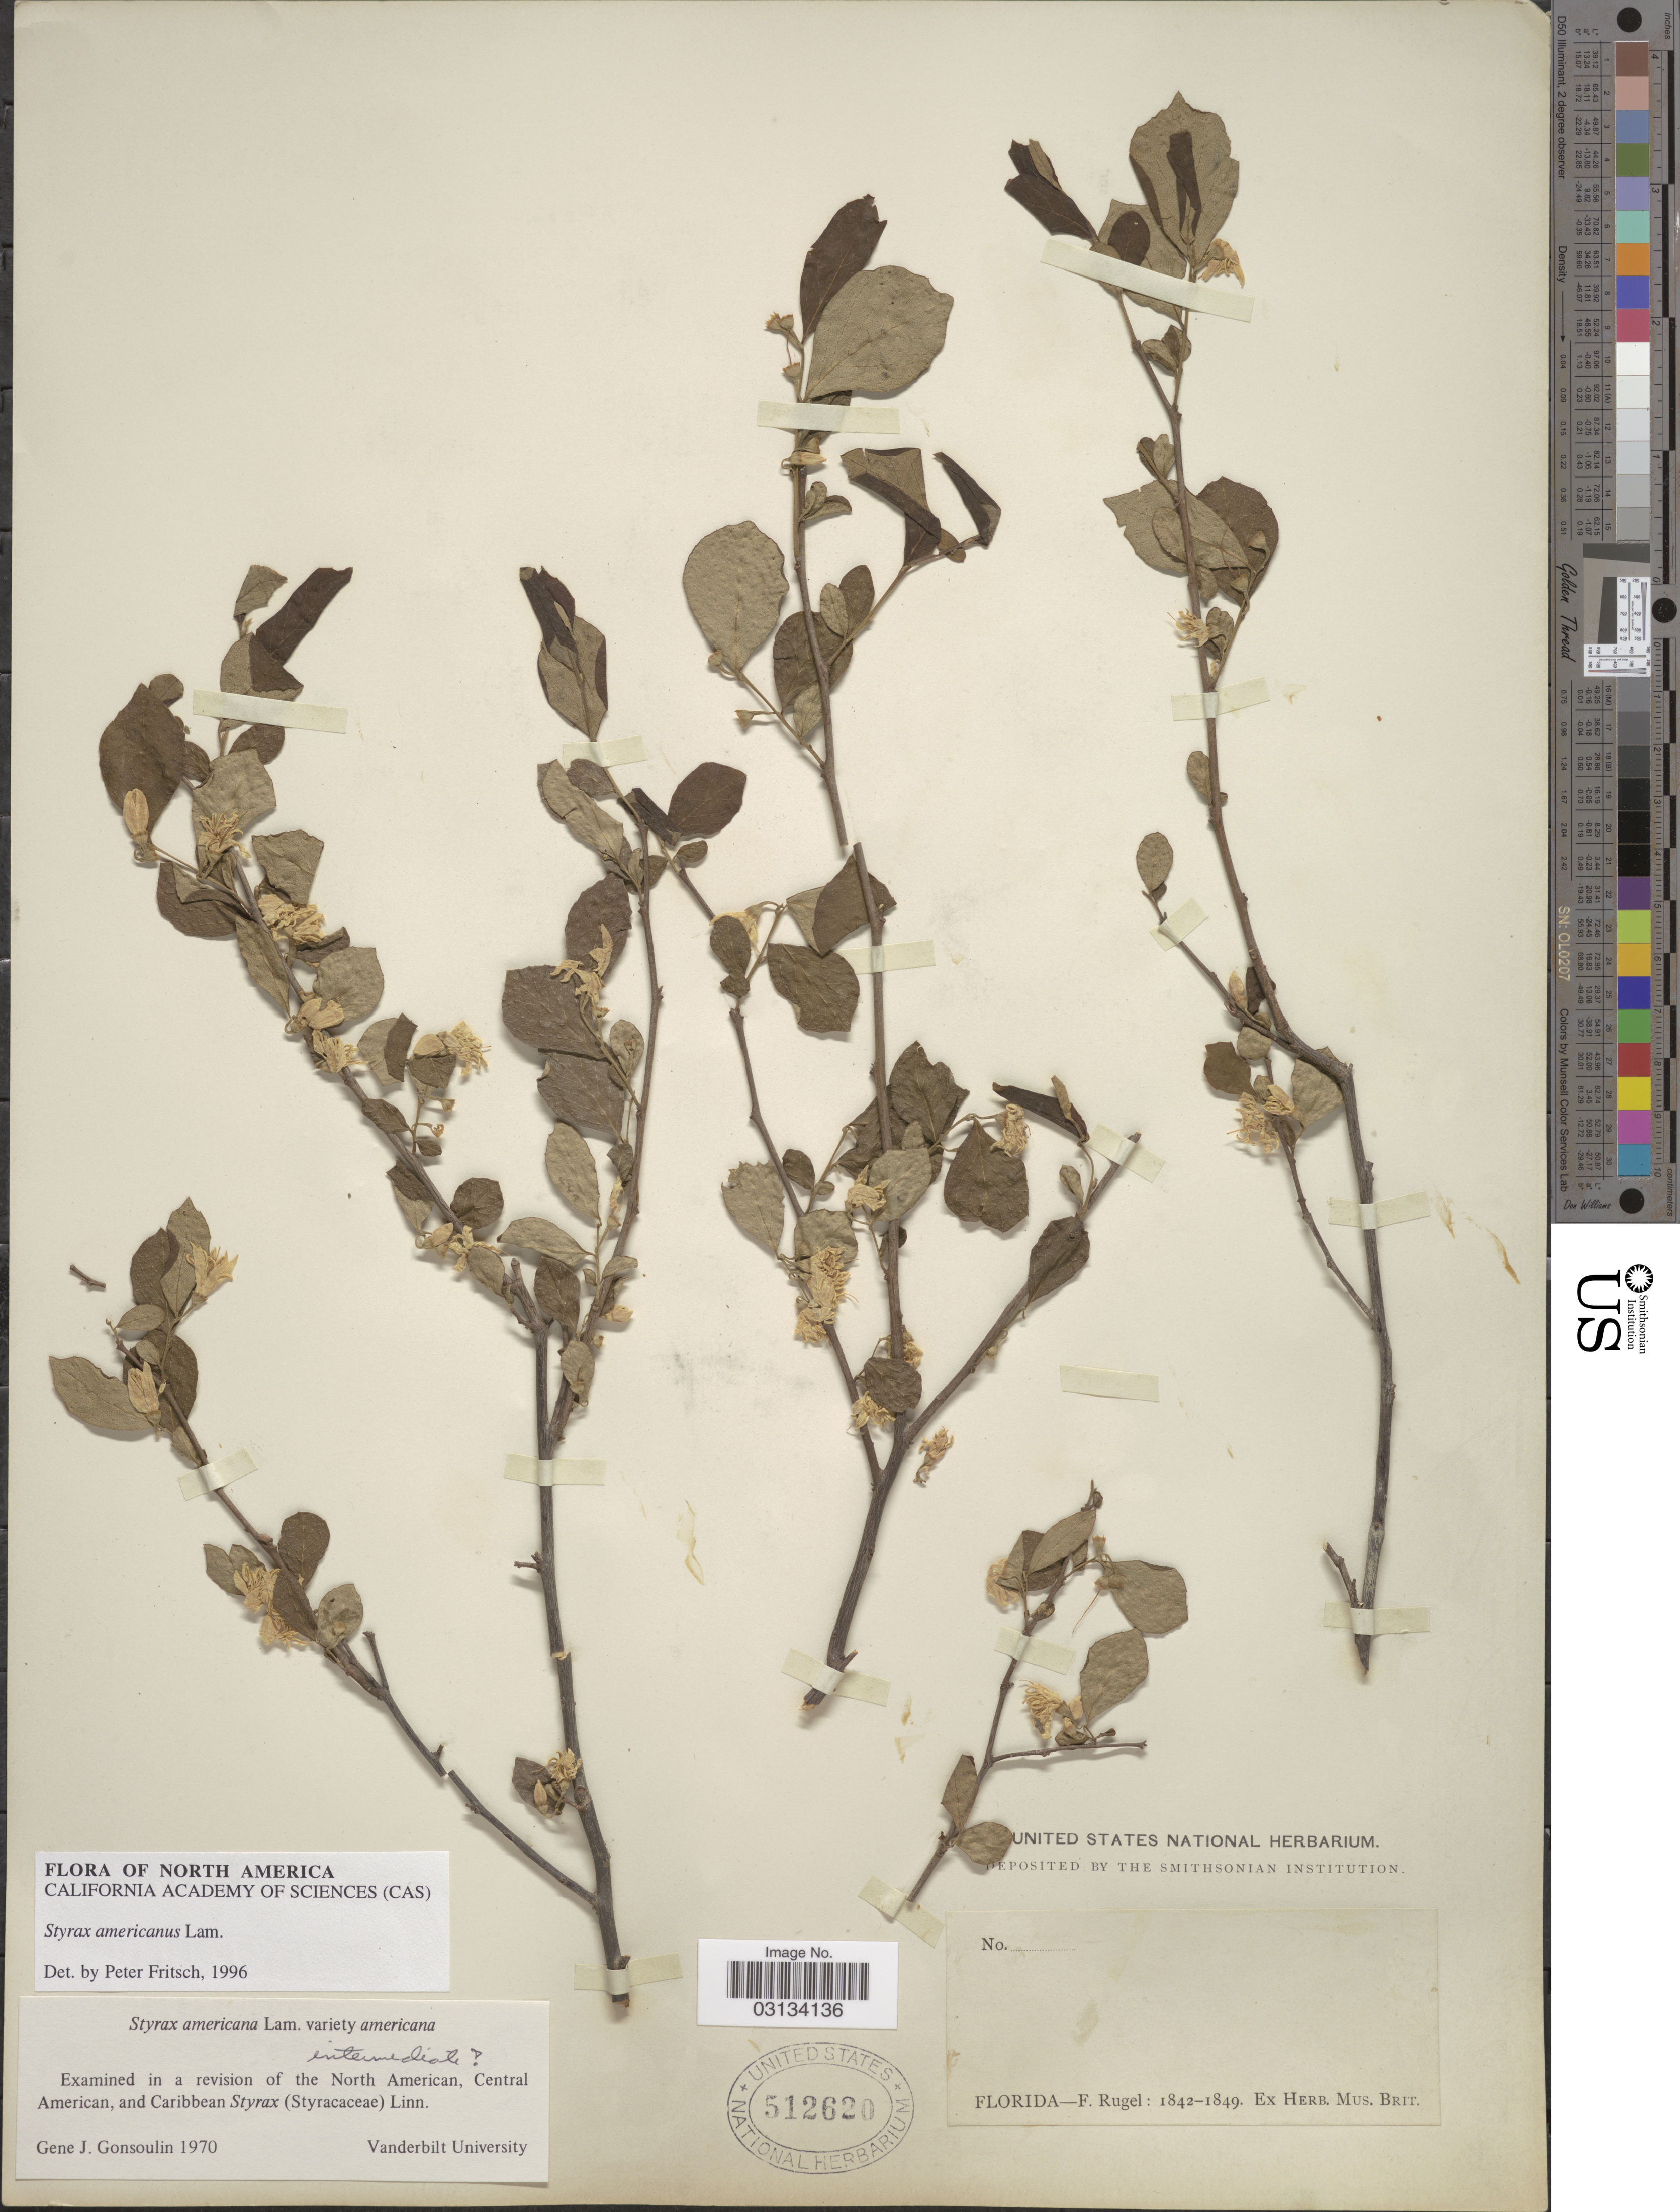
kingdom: Plantae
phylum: Tracheophyta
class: Magnoliopsida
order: Ericales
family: Styracaceae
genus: Styrax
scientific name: Styrax americanus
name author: Lam.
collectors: F. Rugel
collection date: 1842/1849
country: United States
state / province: Florida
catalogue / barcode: US 512620